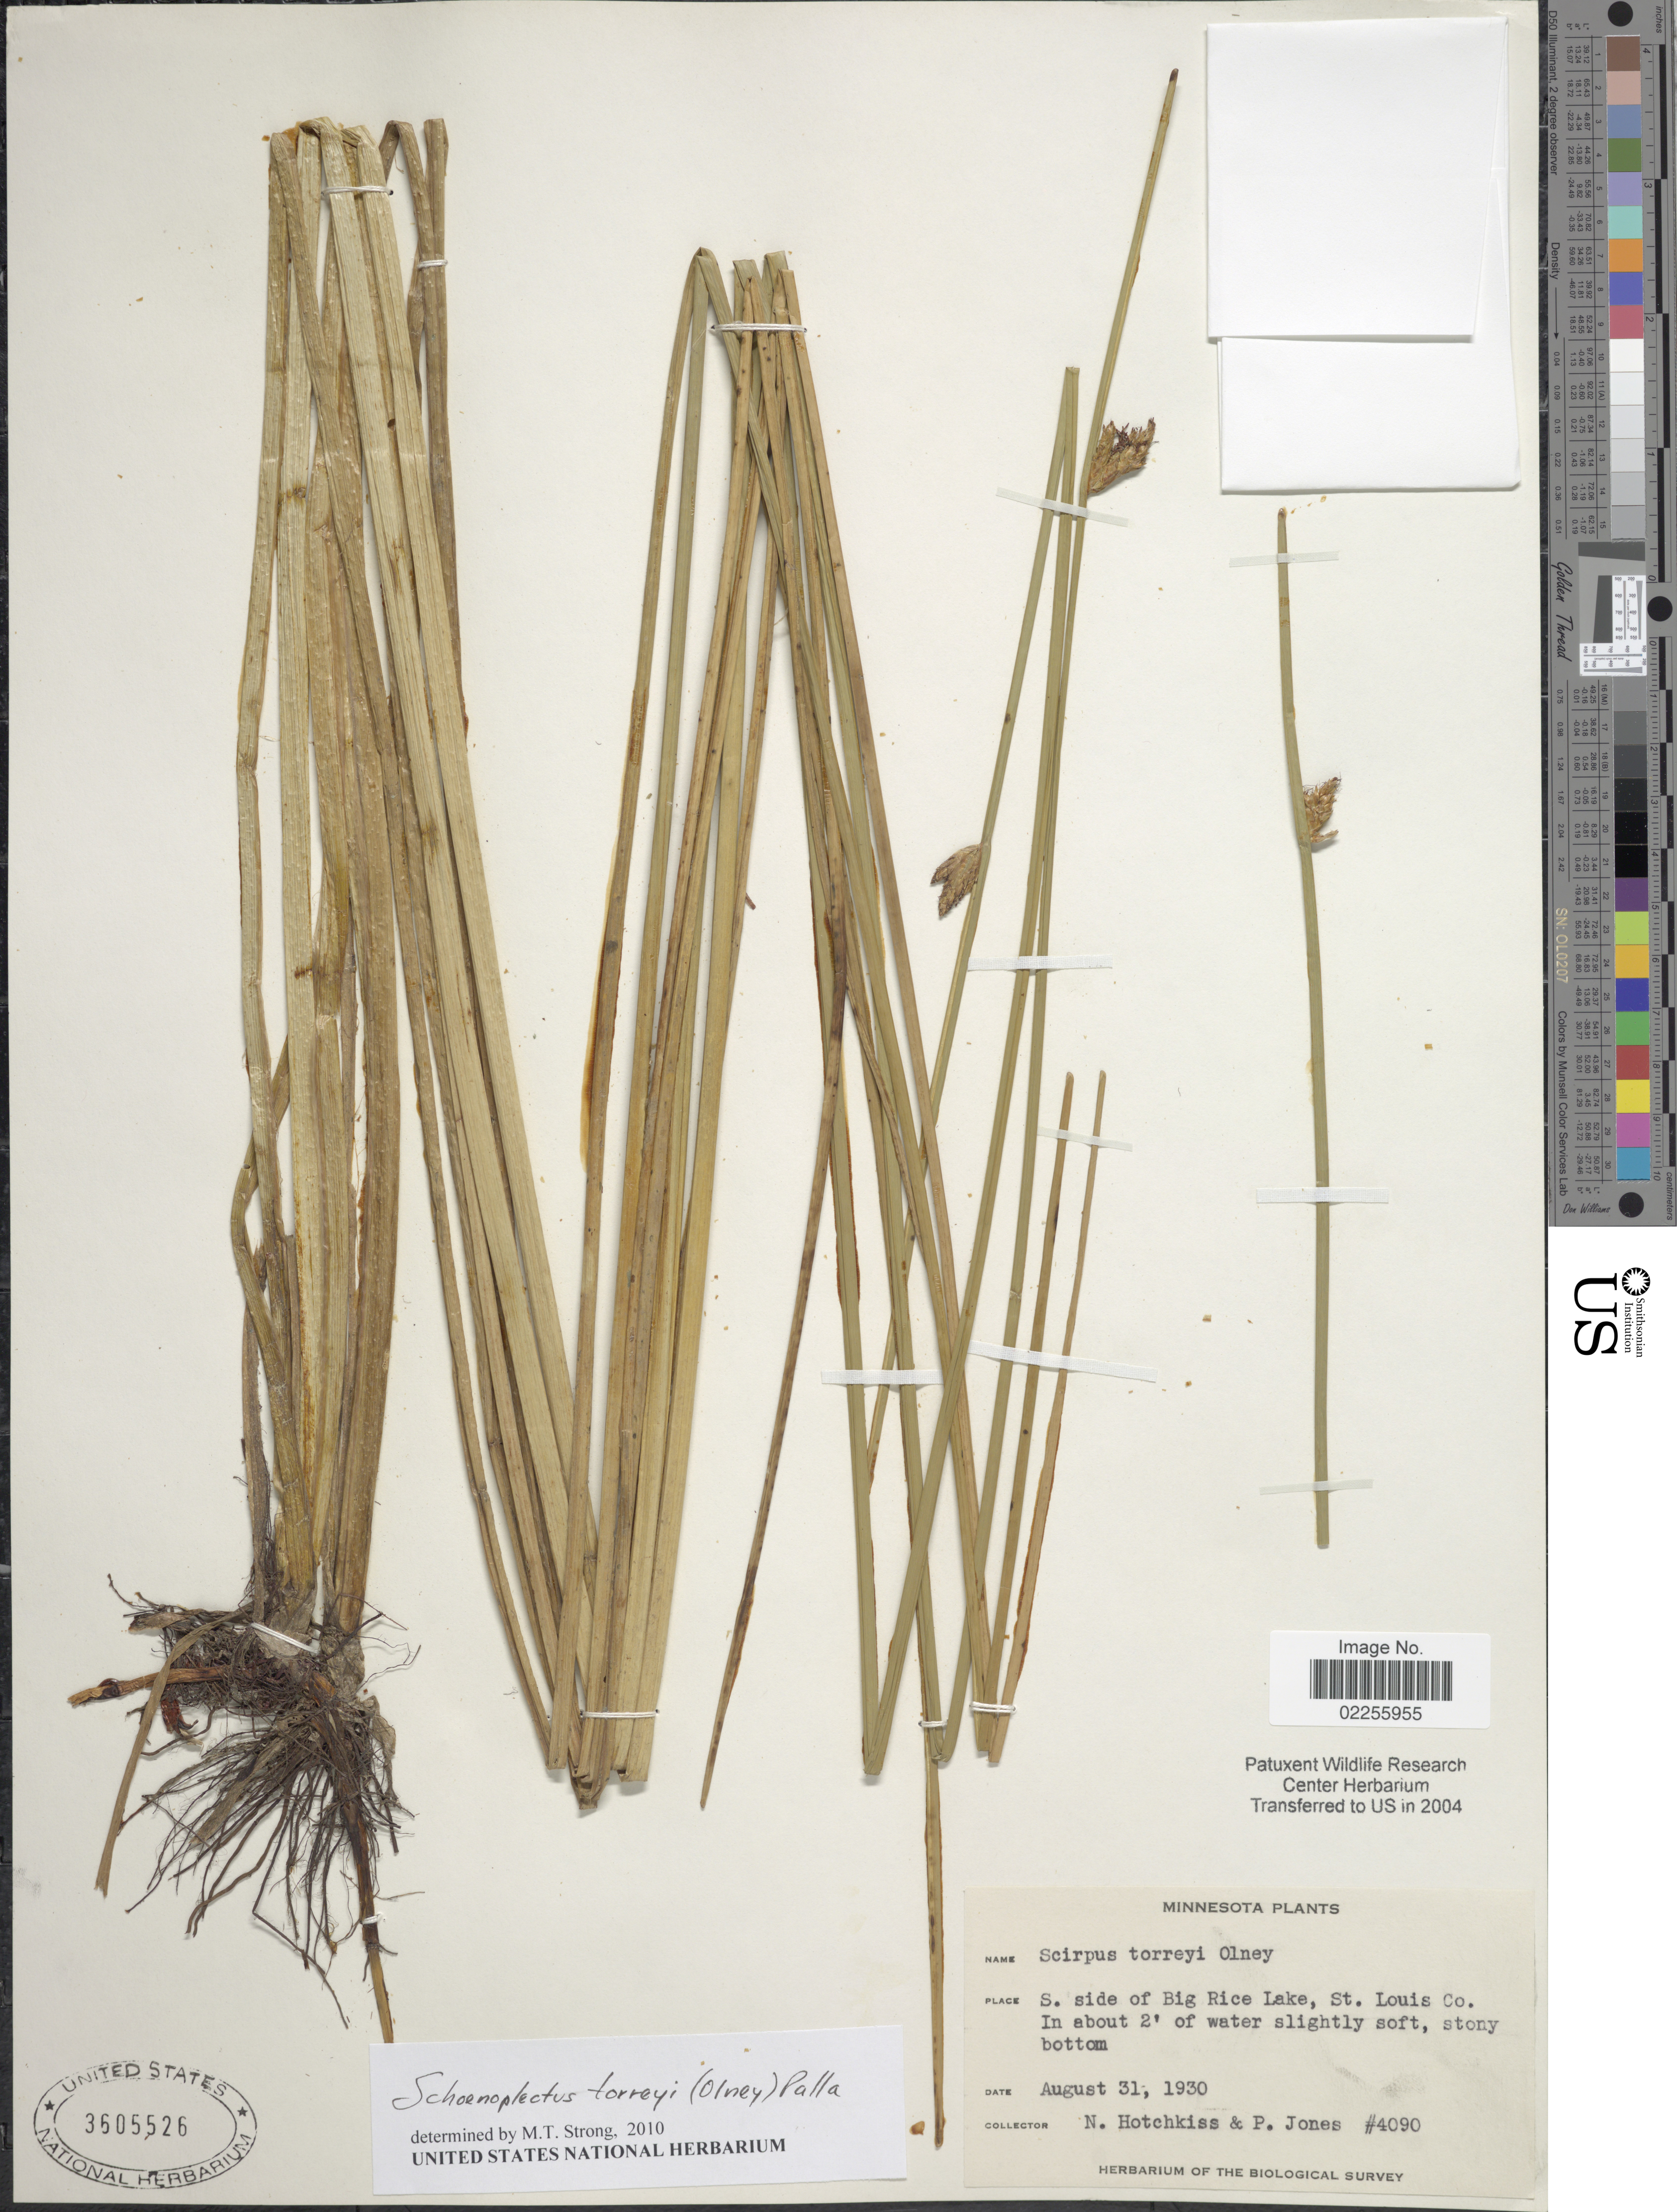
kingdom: Plantae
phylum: Tracheophyta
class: Liliopsida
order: Poales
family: Cyperaceae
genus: Schoenoplectus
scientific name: Schoenoplectus torreyi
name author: (Olney) Palla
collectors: N. Hotchkiss & P. Jones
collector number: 4090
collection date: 1930-08-31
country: United States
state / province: Minnesota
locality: S. side of Big Rice Lake, St. Louis Co., stony bottom.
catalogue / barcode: US 3605526